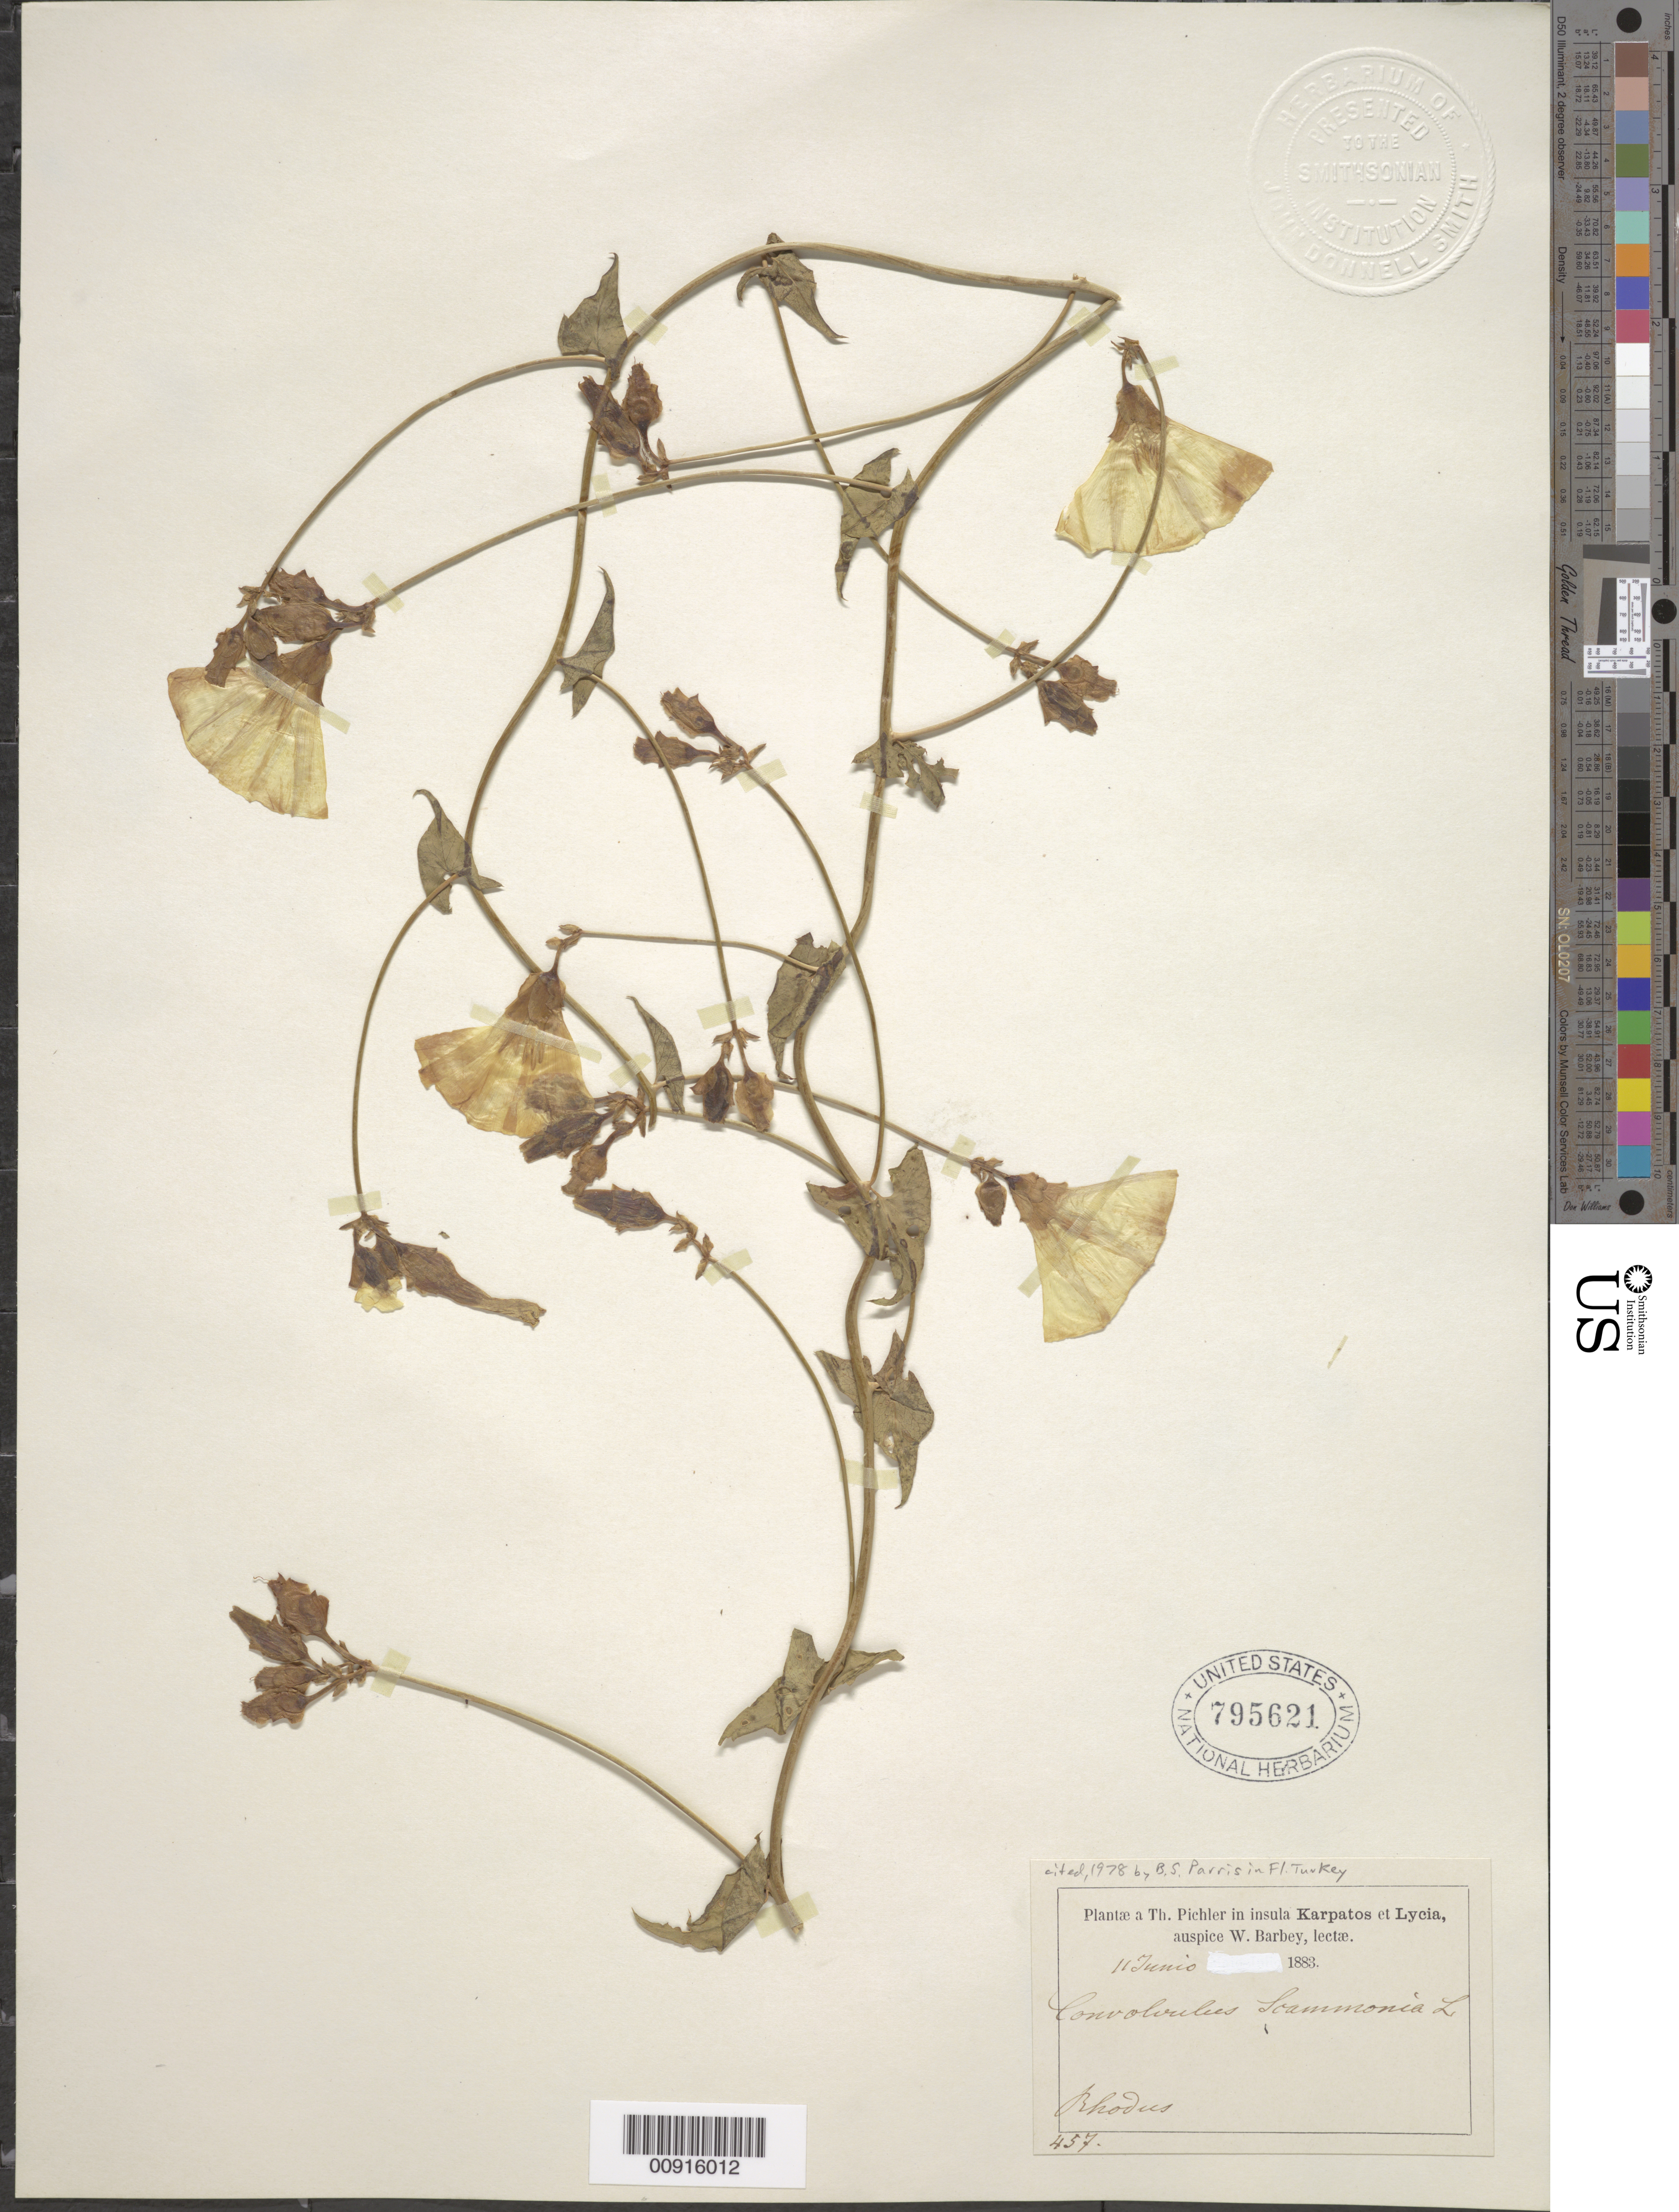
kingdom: Plantae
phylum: Tracheophyta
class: Magnoliopsida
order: Solanales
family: Convolvulaceae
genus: Convolvulus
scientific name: Convolvulus scammonia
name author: L.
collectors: T. Pichler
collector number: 457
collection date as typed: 11 Jun 1883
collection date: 1883-06-11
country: Greece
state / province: South Aegean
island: Rhodes I.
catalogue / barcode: US 795621